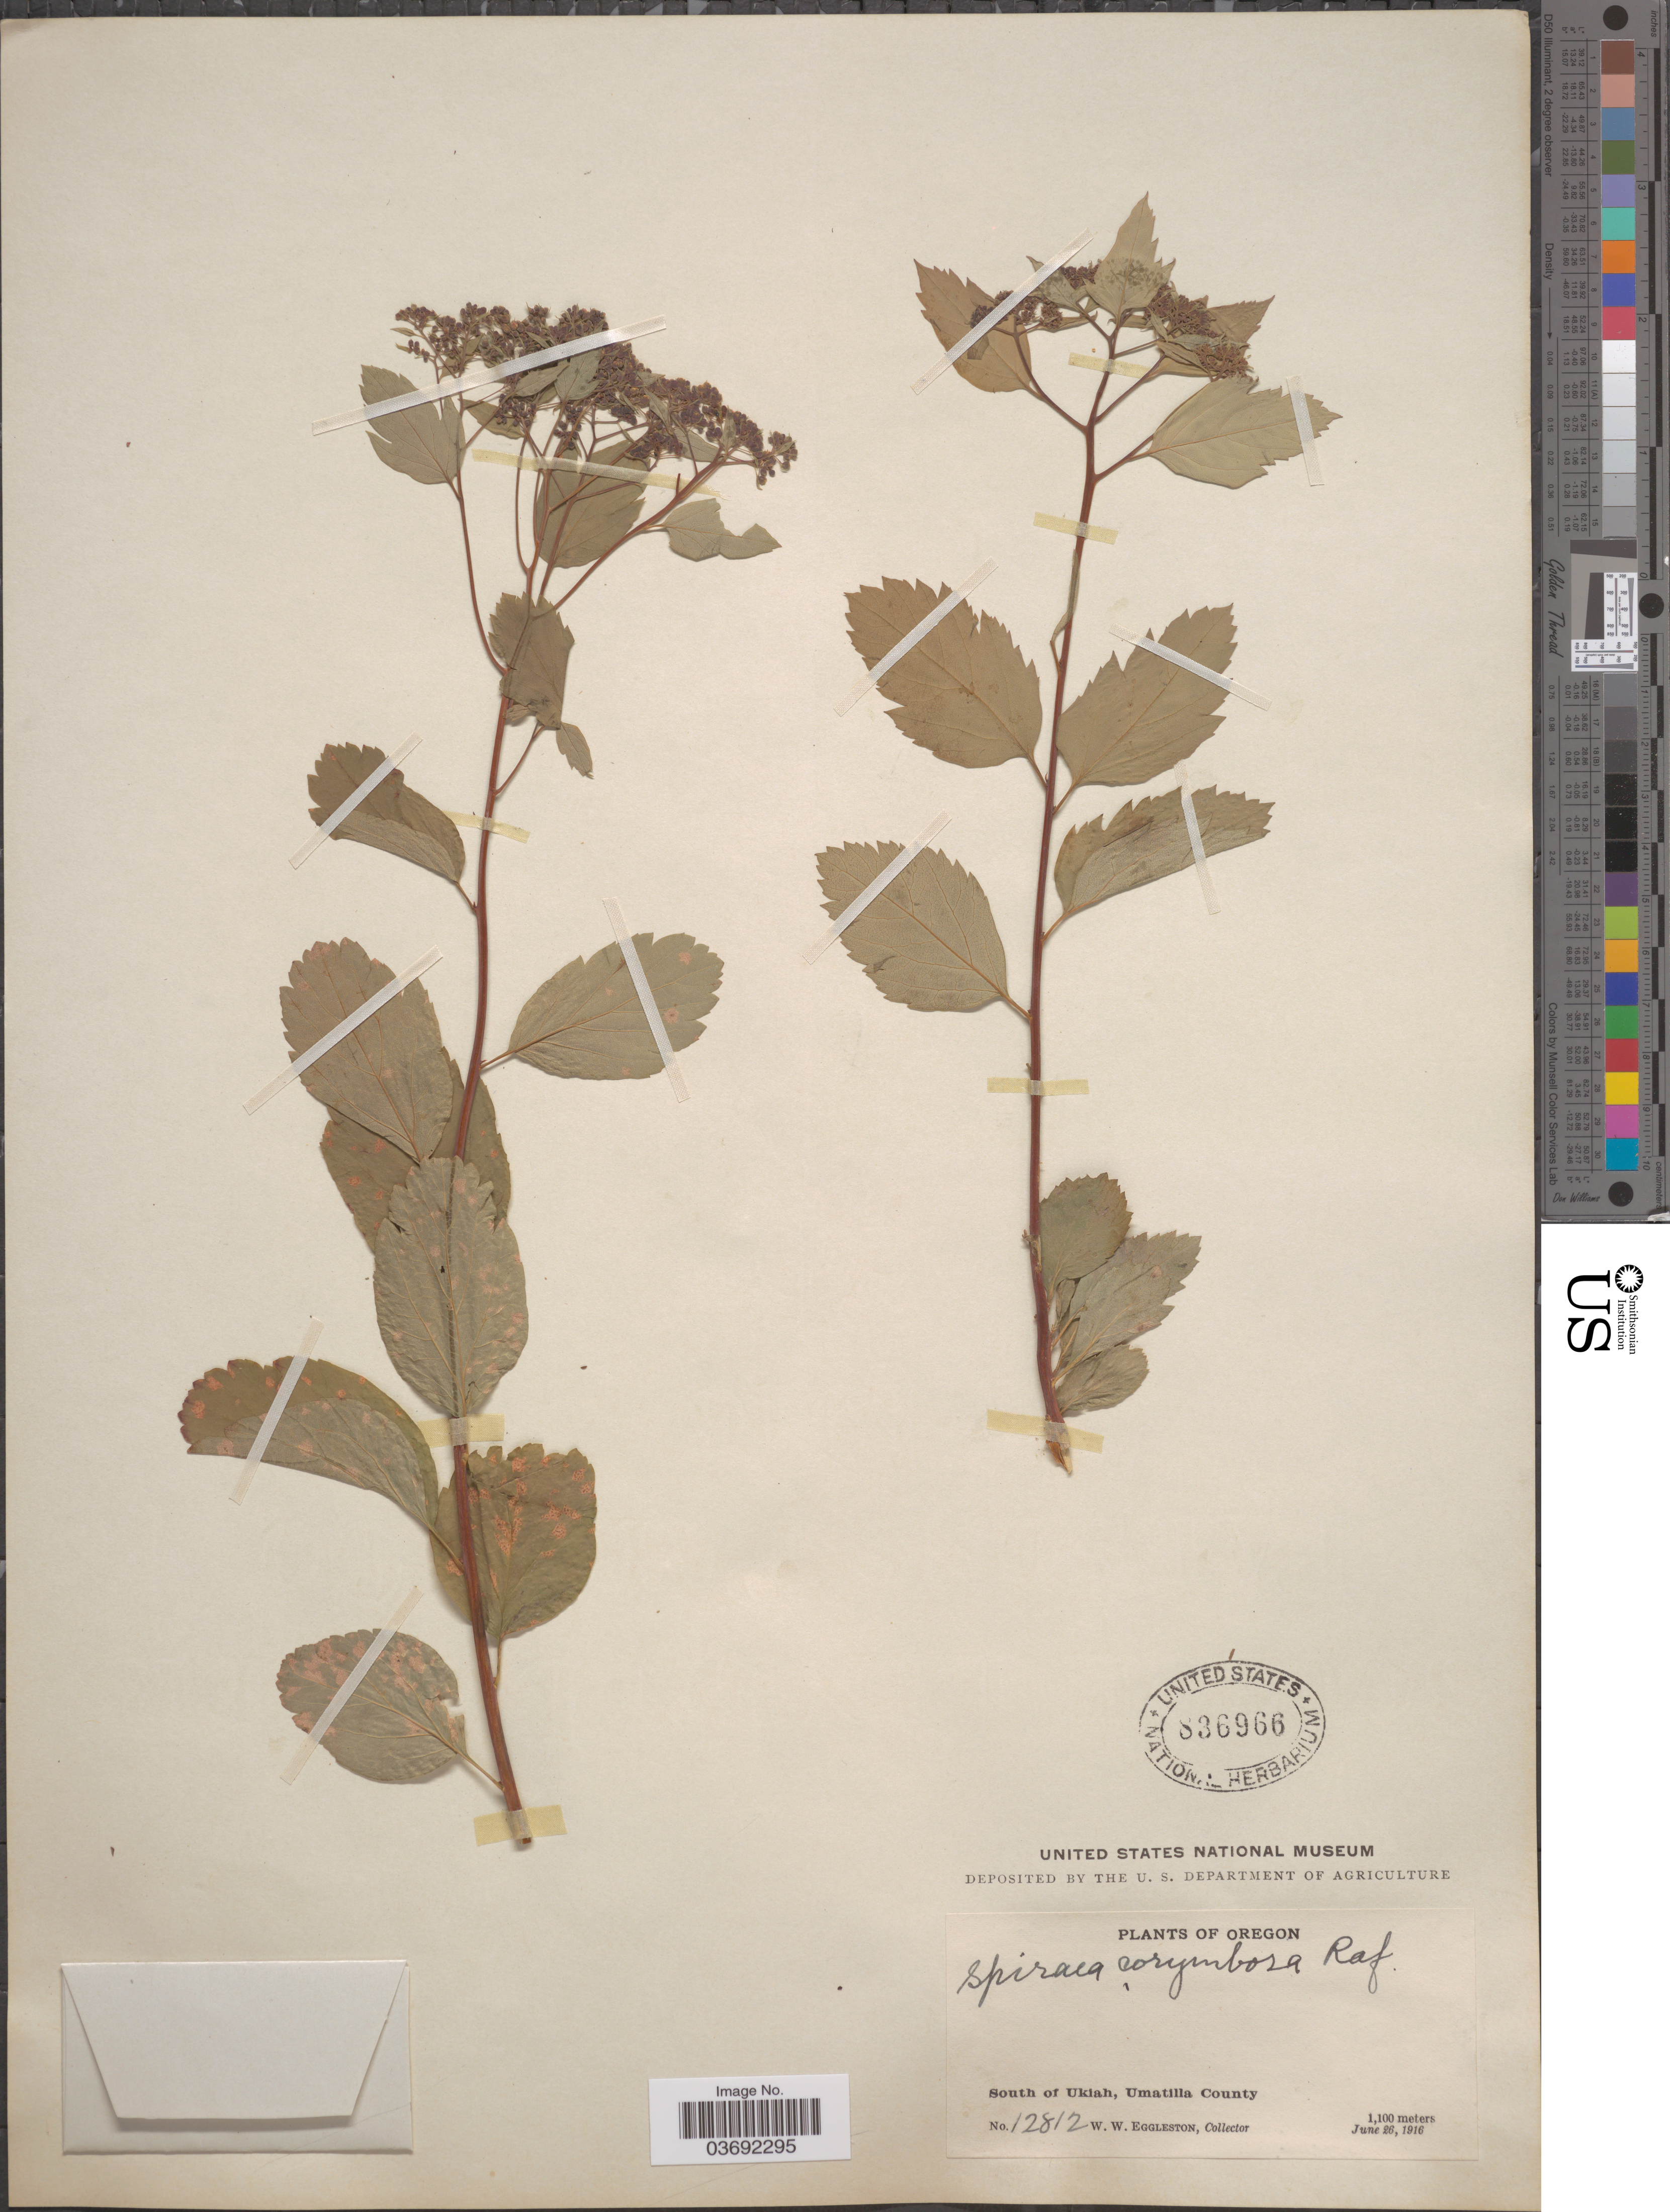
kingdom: Plantae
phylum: Tracheophyta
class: Magnoliopsida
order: Rosales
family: Rosaceae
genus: Spiraea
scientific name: Spiraea corymbosa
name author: Raf.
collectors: W. W. Eggleston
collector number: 12812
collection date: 1916-06-26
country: United States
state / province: Oregon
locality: South of Ukiah, Umatilla County.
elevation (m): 1100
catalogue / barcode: US 836966